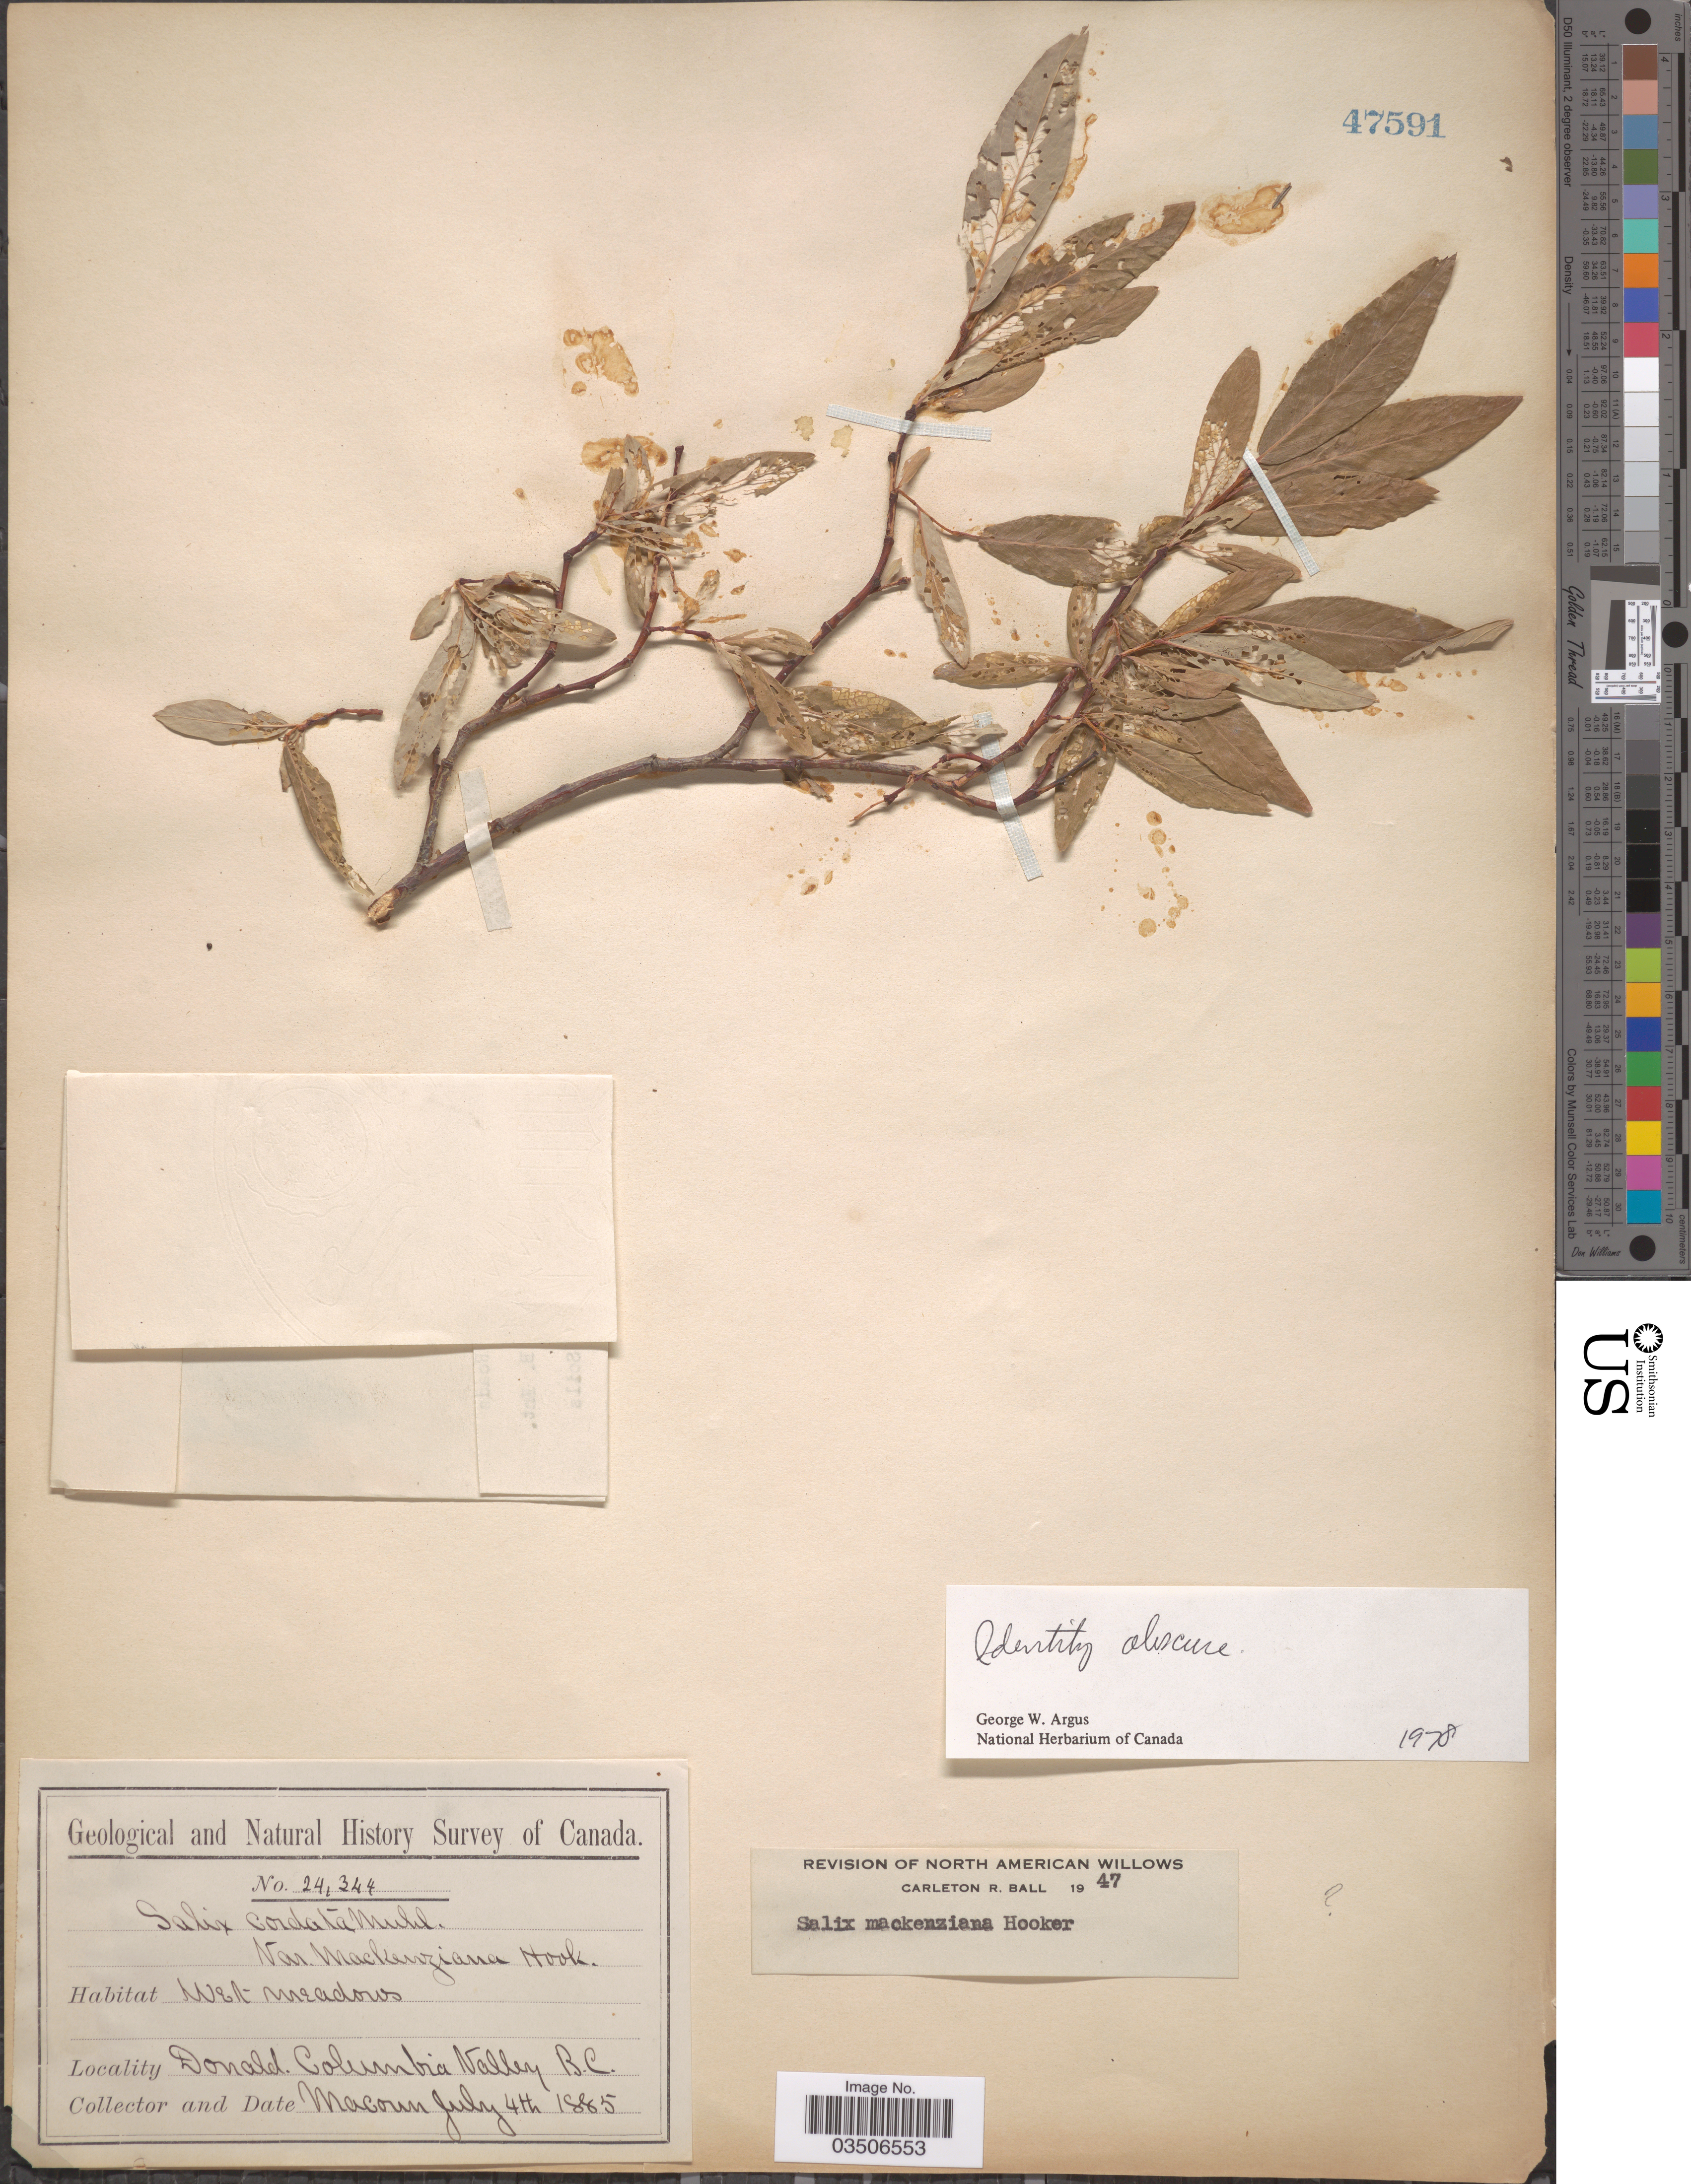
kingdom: Plantae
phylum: Tracheophyta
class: Magnoliopsida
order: Malpighiales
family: Salicaceae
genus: Salix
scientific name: Salix cordata x S. sericea Marshall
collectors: -- Macoun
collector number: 24344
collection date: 1885-07-04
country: Canada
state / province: British Columbia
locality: Donald. Columbia Valley.